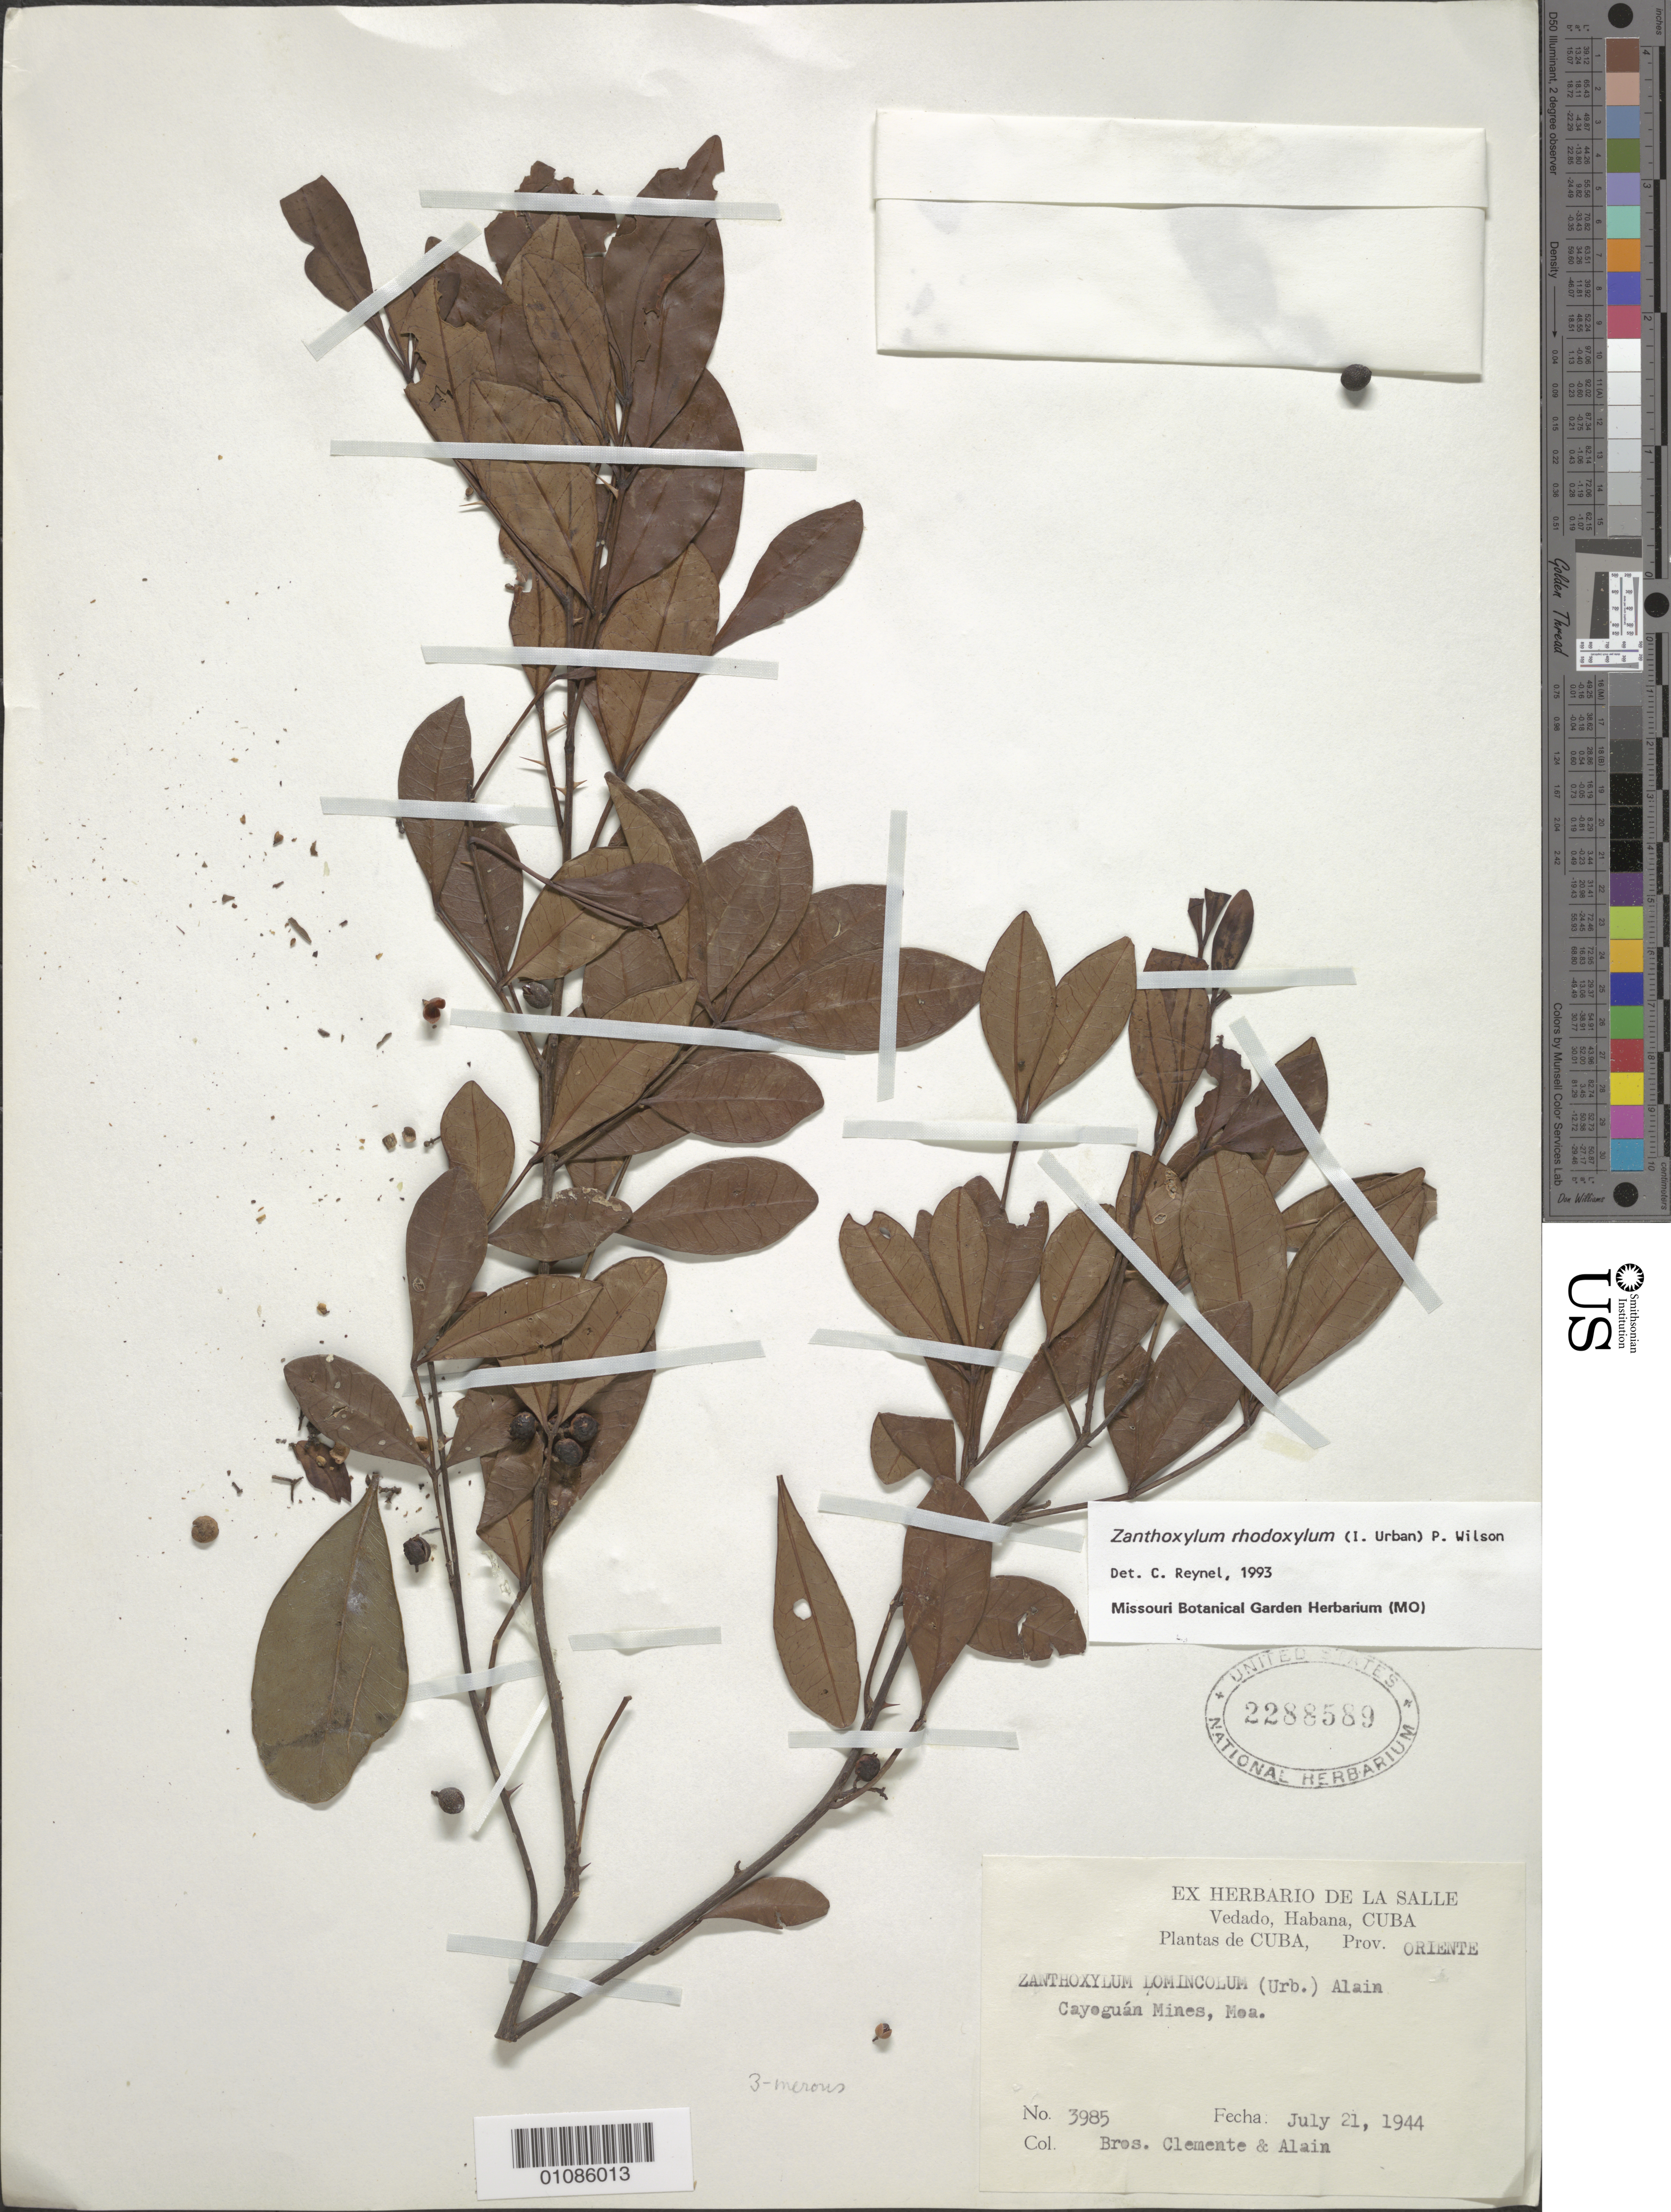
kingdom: Plantae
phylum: Tracheophyta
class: Magnoliopsida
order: Sapindales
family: Rutaceae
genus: Zanthoxylum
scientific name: Zanthoxylum rhodoxylon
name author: (Urb.) P. Wilson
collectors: Bro. Clemente & A. H. Liogier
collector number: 3985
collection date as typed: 21 Jul 1944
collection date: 1944-07-21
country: Cuba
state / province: Holguín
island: Cuba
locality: Categuan Mines,Moa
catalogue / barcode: US 2288589